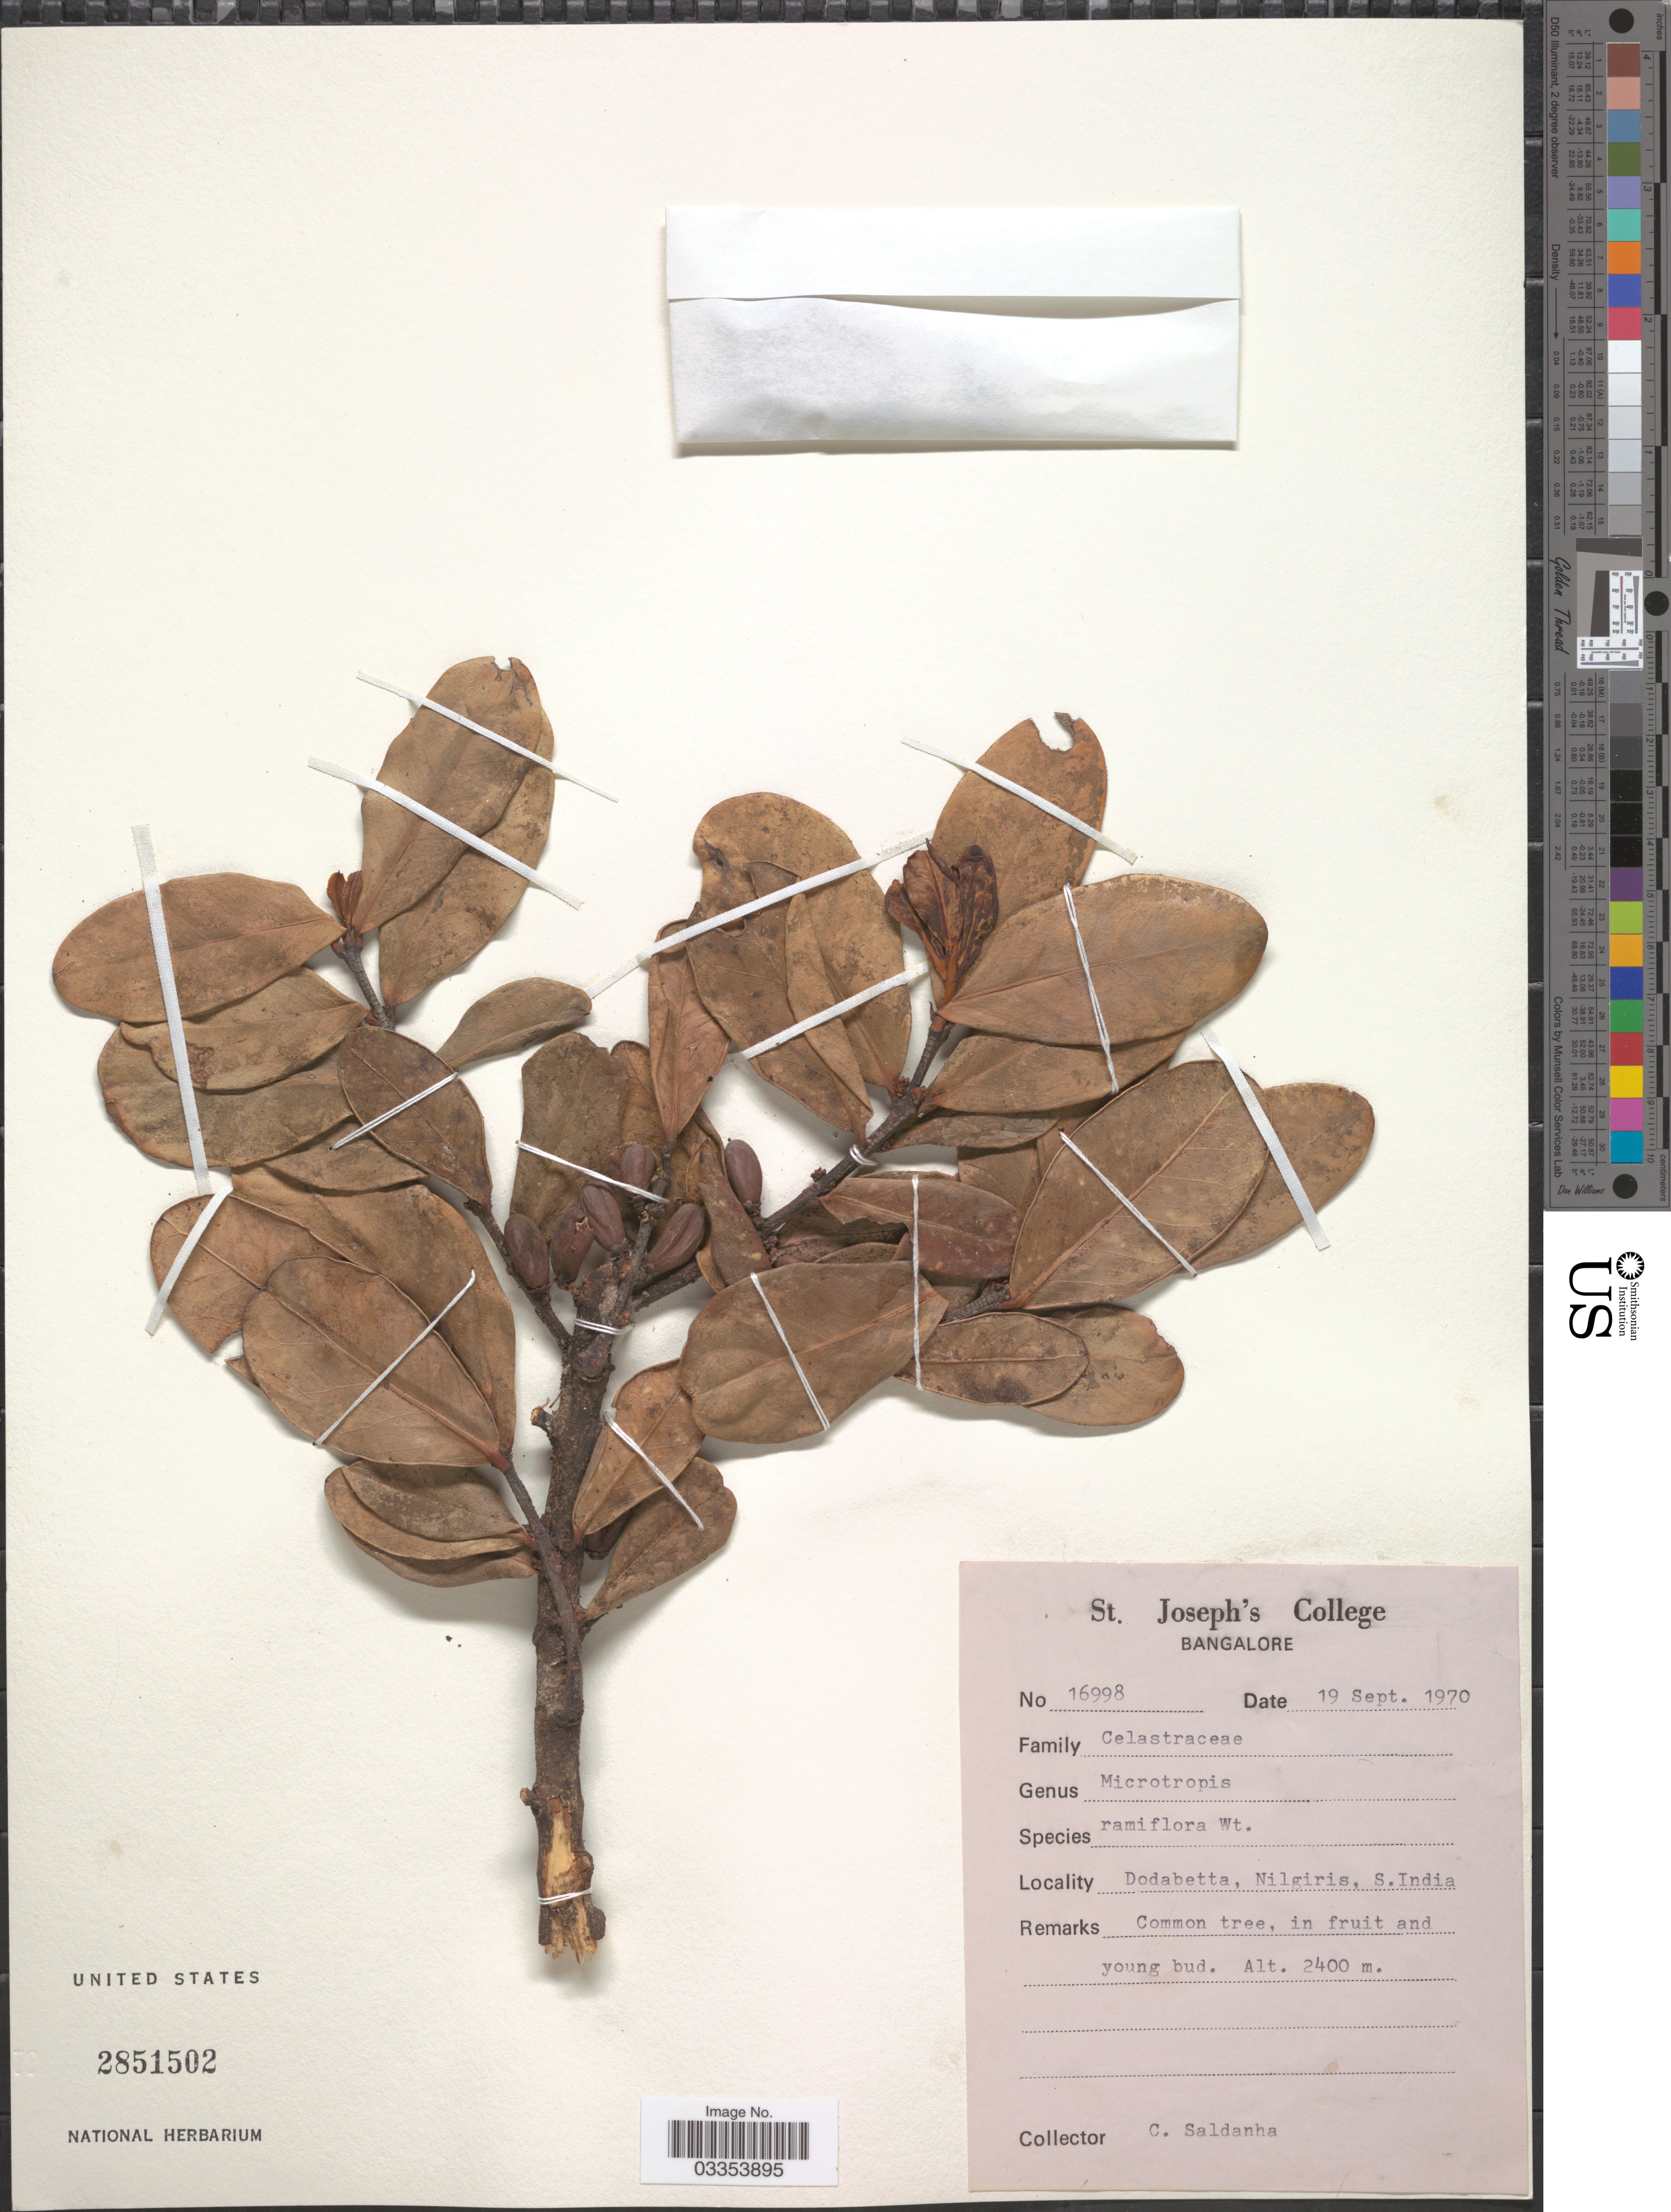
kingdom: Plantae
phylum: Tracheophyta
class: Magnoliopsida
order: Celastrales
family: Celastraceae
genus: Microtropis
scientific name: Microtropis ramiflora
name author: Wight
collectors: C. Saldanha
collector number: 16998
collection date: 1970-09-19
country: India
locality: Dodabetta, Nilgiris, S. India.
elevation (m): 2400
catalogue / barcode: US 2851502